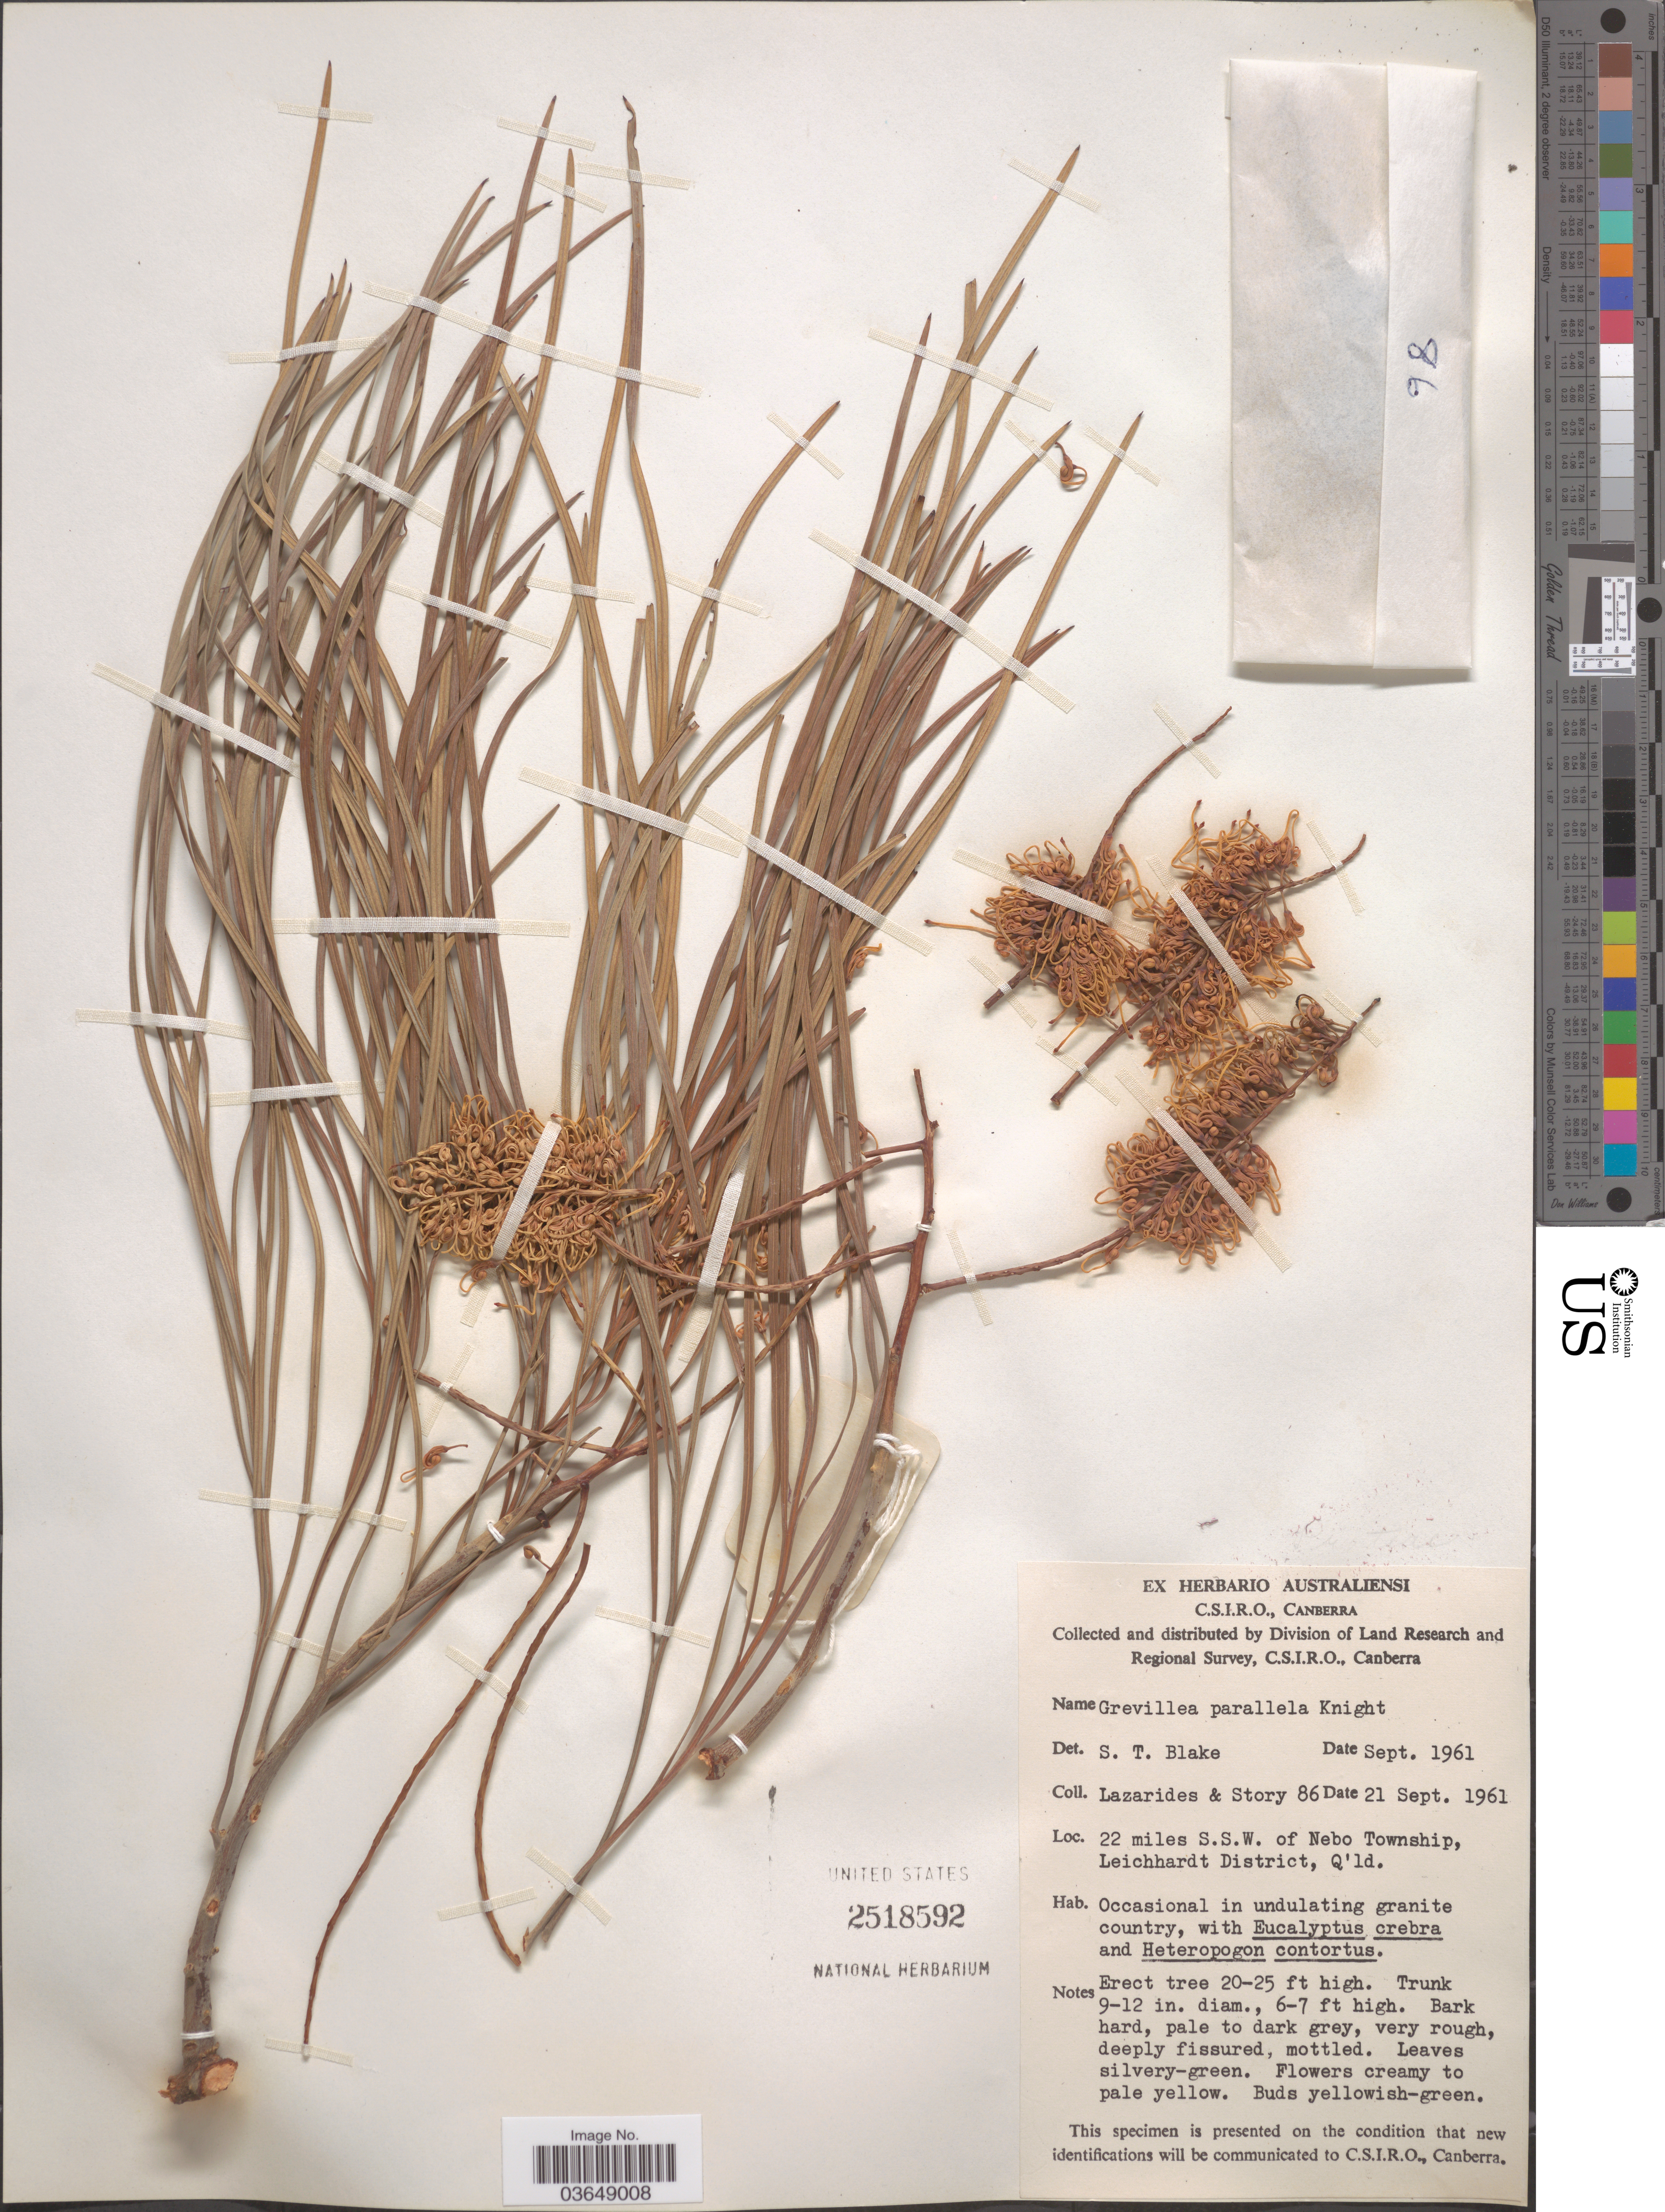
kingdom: Plantae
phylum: Tracheophyta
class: Magnoliopsida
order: Proteales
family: Proteaceae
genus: Grevillea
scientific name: Grevillea parallela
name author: Knight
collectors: M. Lazarides & -. Story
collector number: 86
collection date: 1961-09-21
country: Australia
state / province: Queensland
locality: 22 miles S.S.W. of Nebo Township, Leichhardt District.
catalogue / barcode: US 2518592